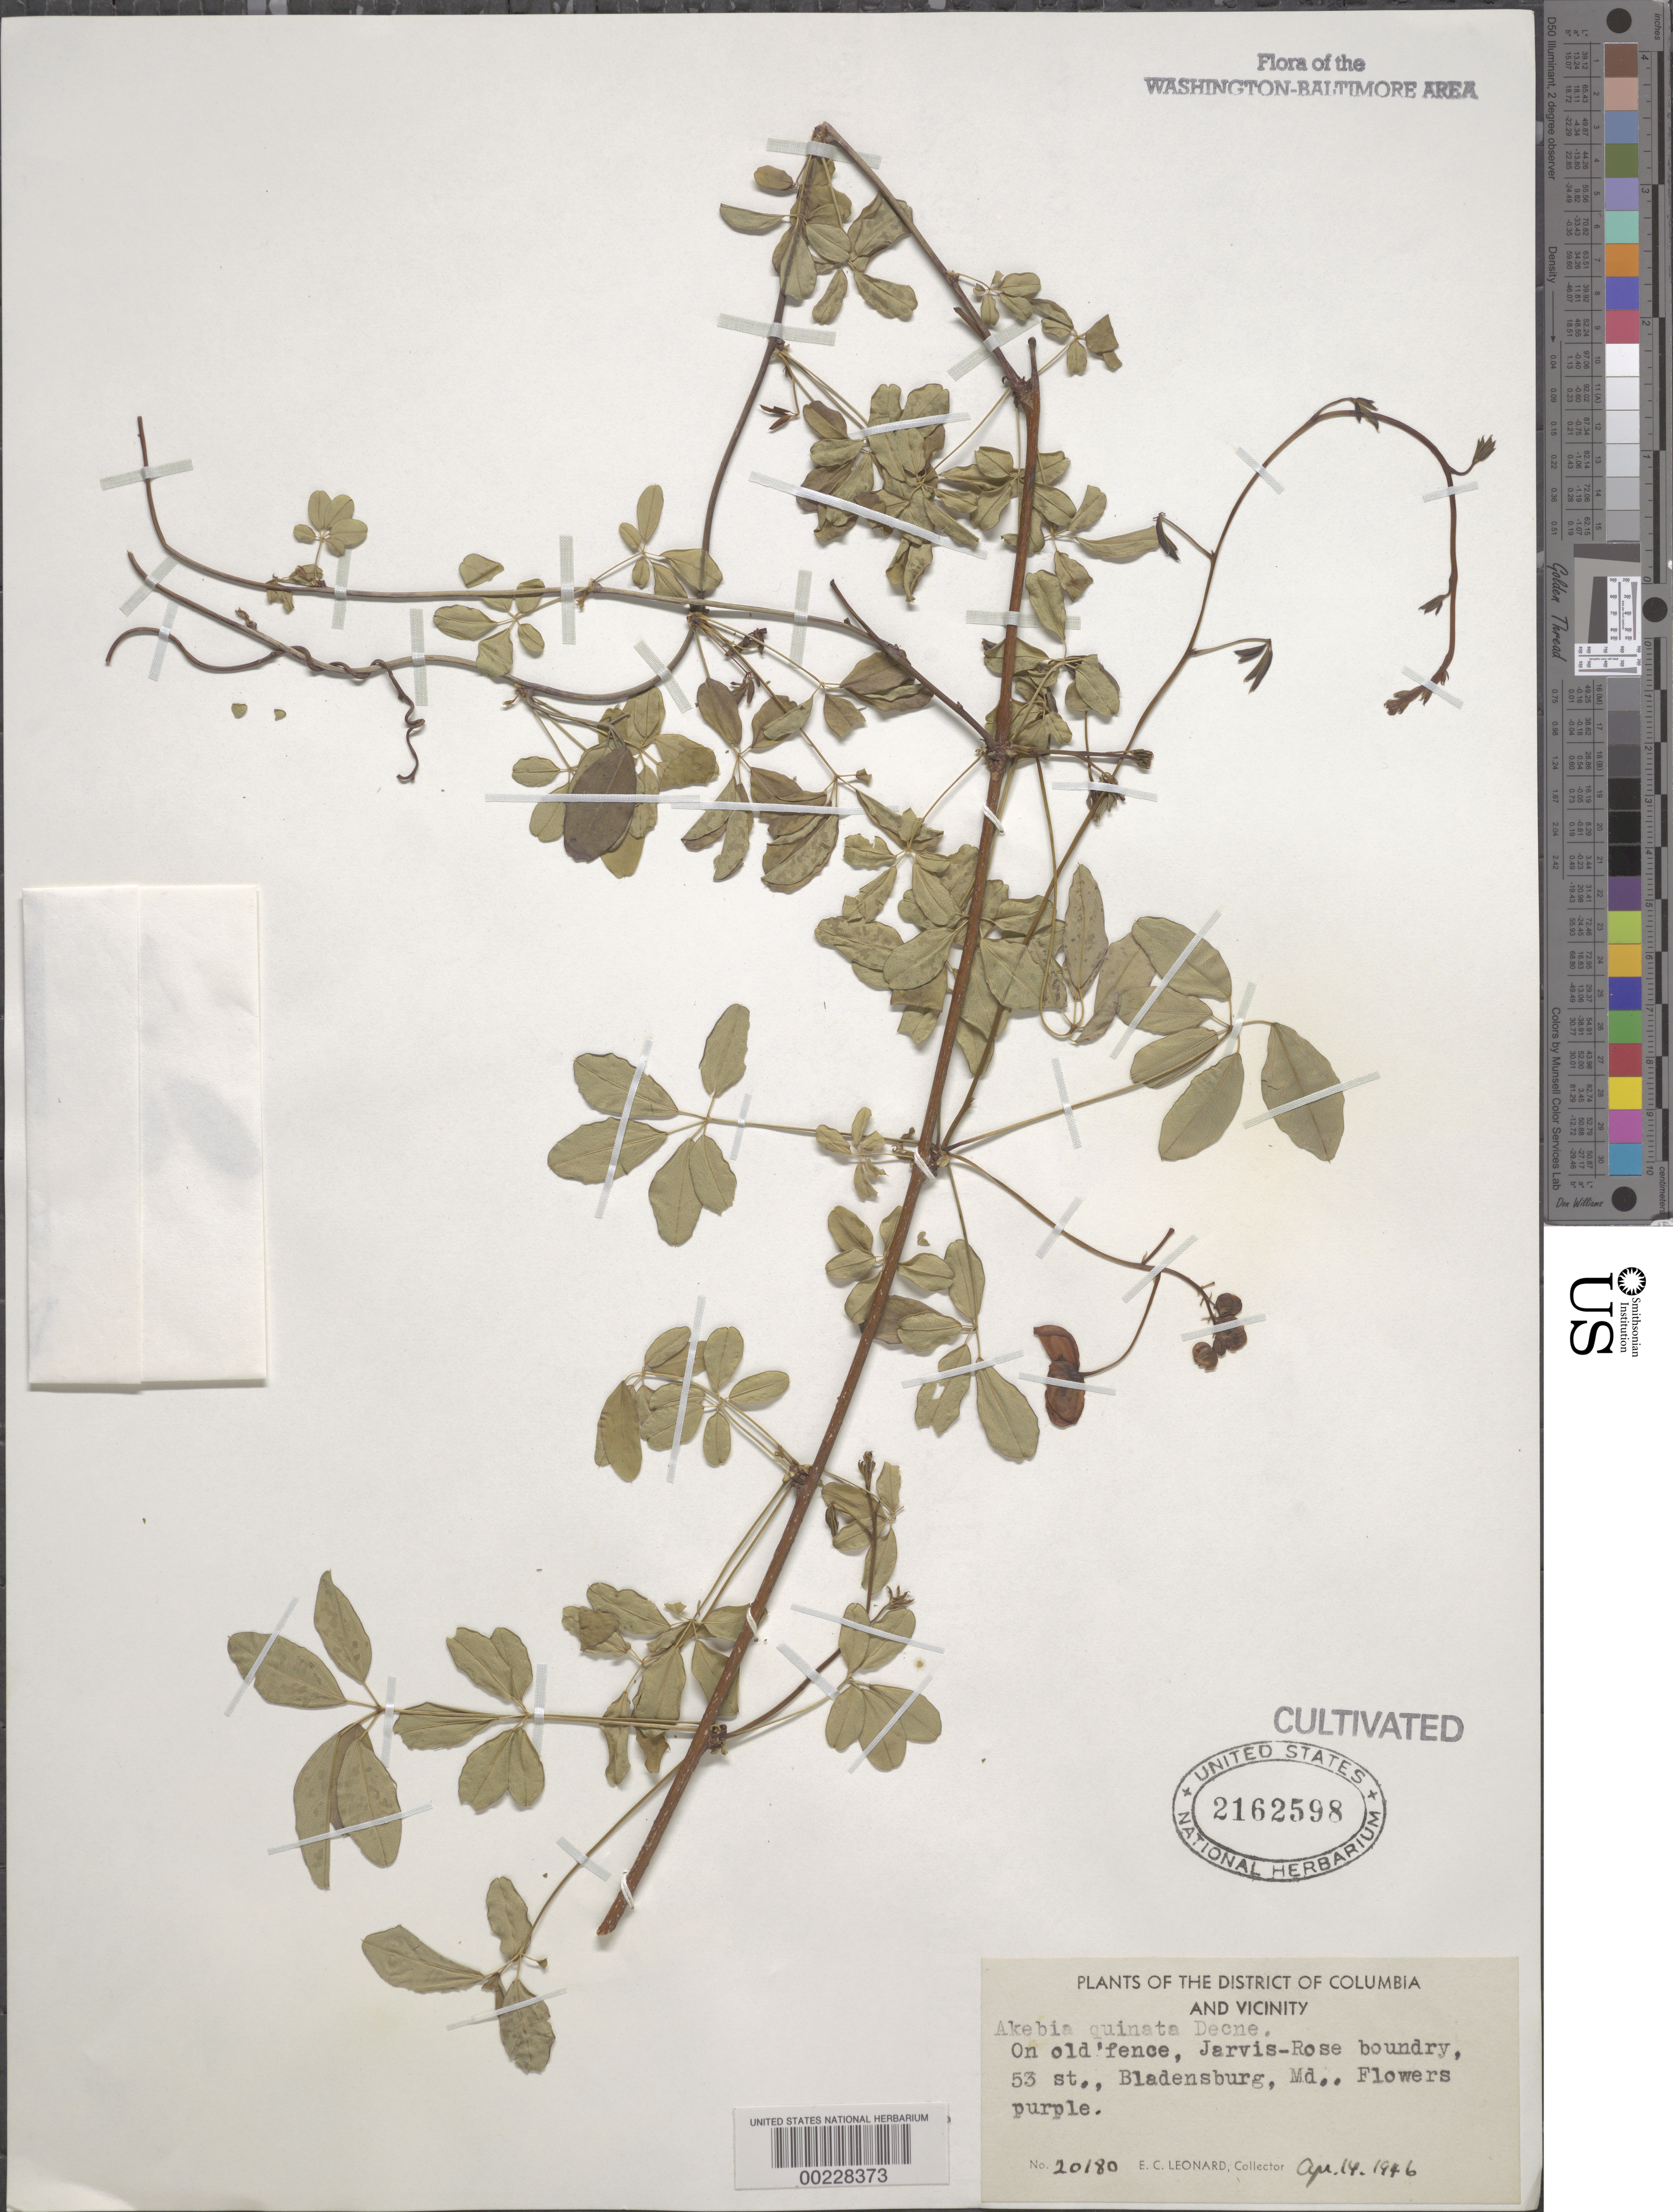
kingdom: Plantae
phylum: Tracheophyta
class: Magnoliopsida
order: Ranunculales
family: Lardizabalaceae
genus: Akebia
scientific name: Akebia quinata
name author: (Houtt.) Decne.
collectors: E. C. Leonard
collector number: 20180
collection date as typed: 14 Apr 1946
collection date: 1946-04-14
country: United States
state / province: Maryland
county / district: Prince George's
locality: Bladensburg, Jarvis-rose Boundary, 53 St, on Old Fence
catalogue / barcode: US 2162598